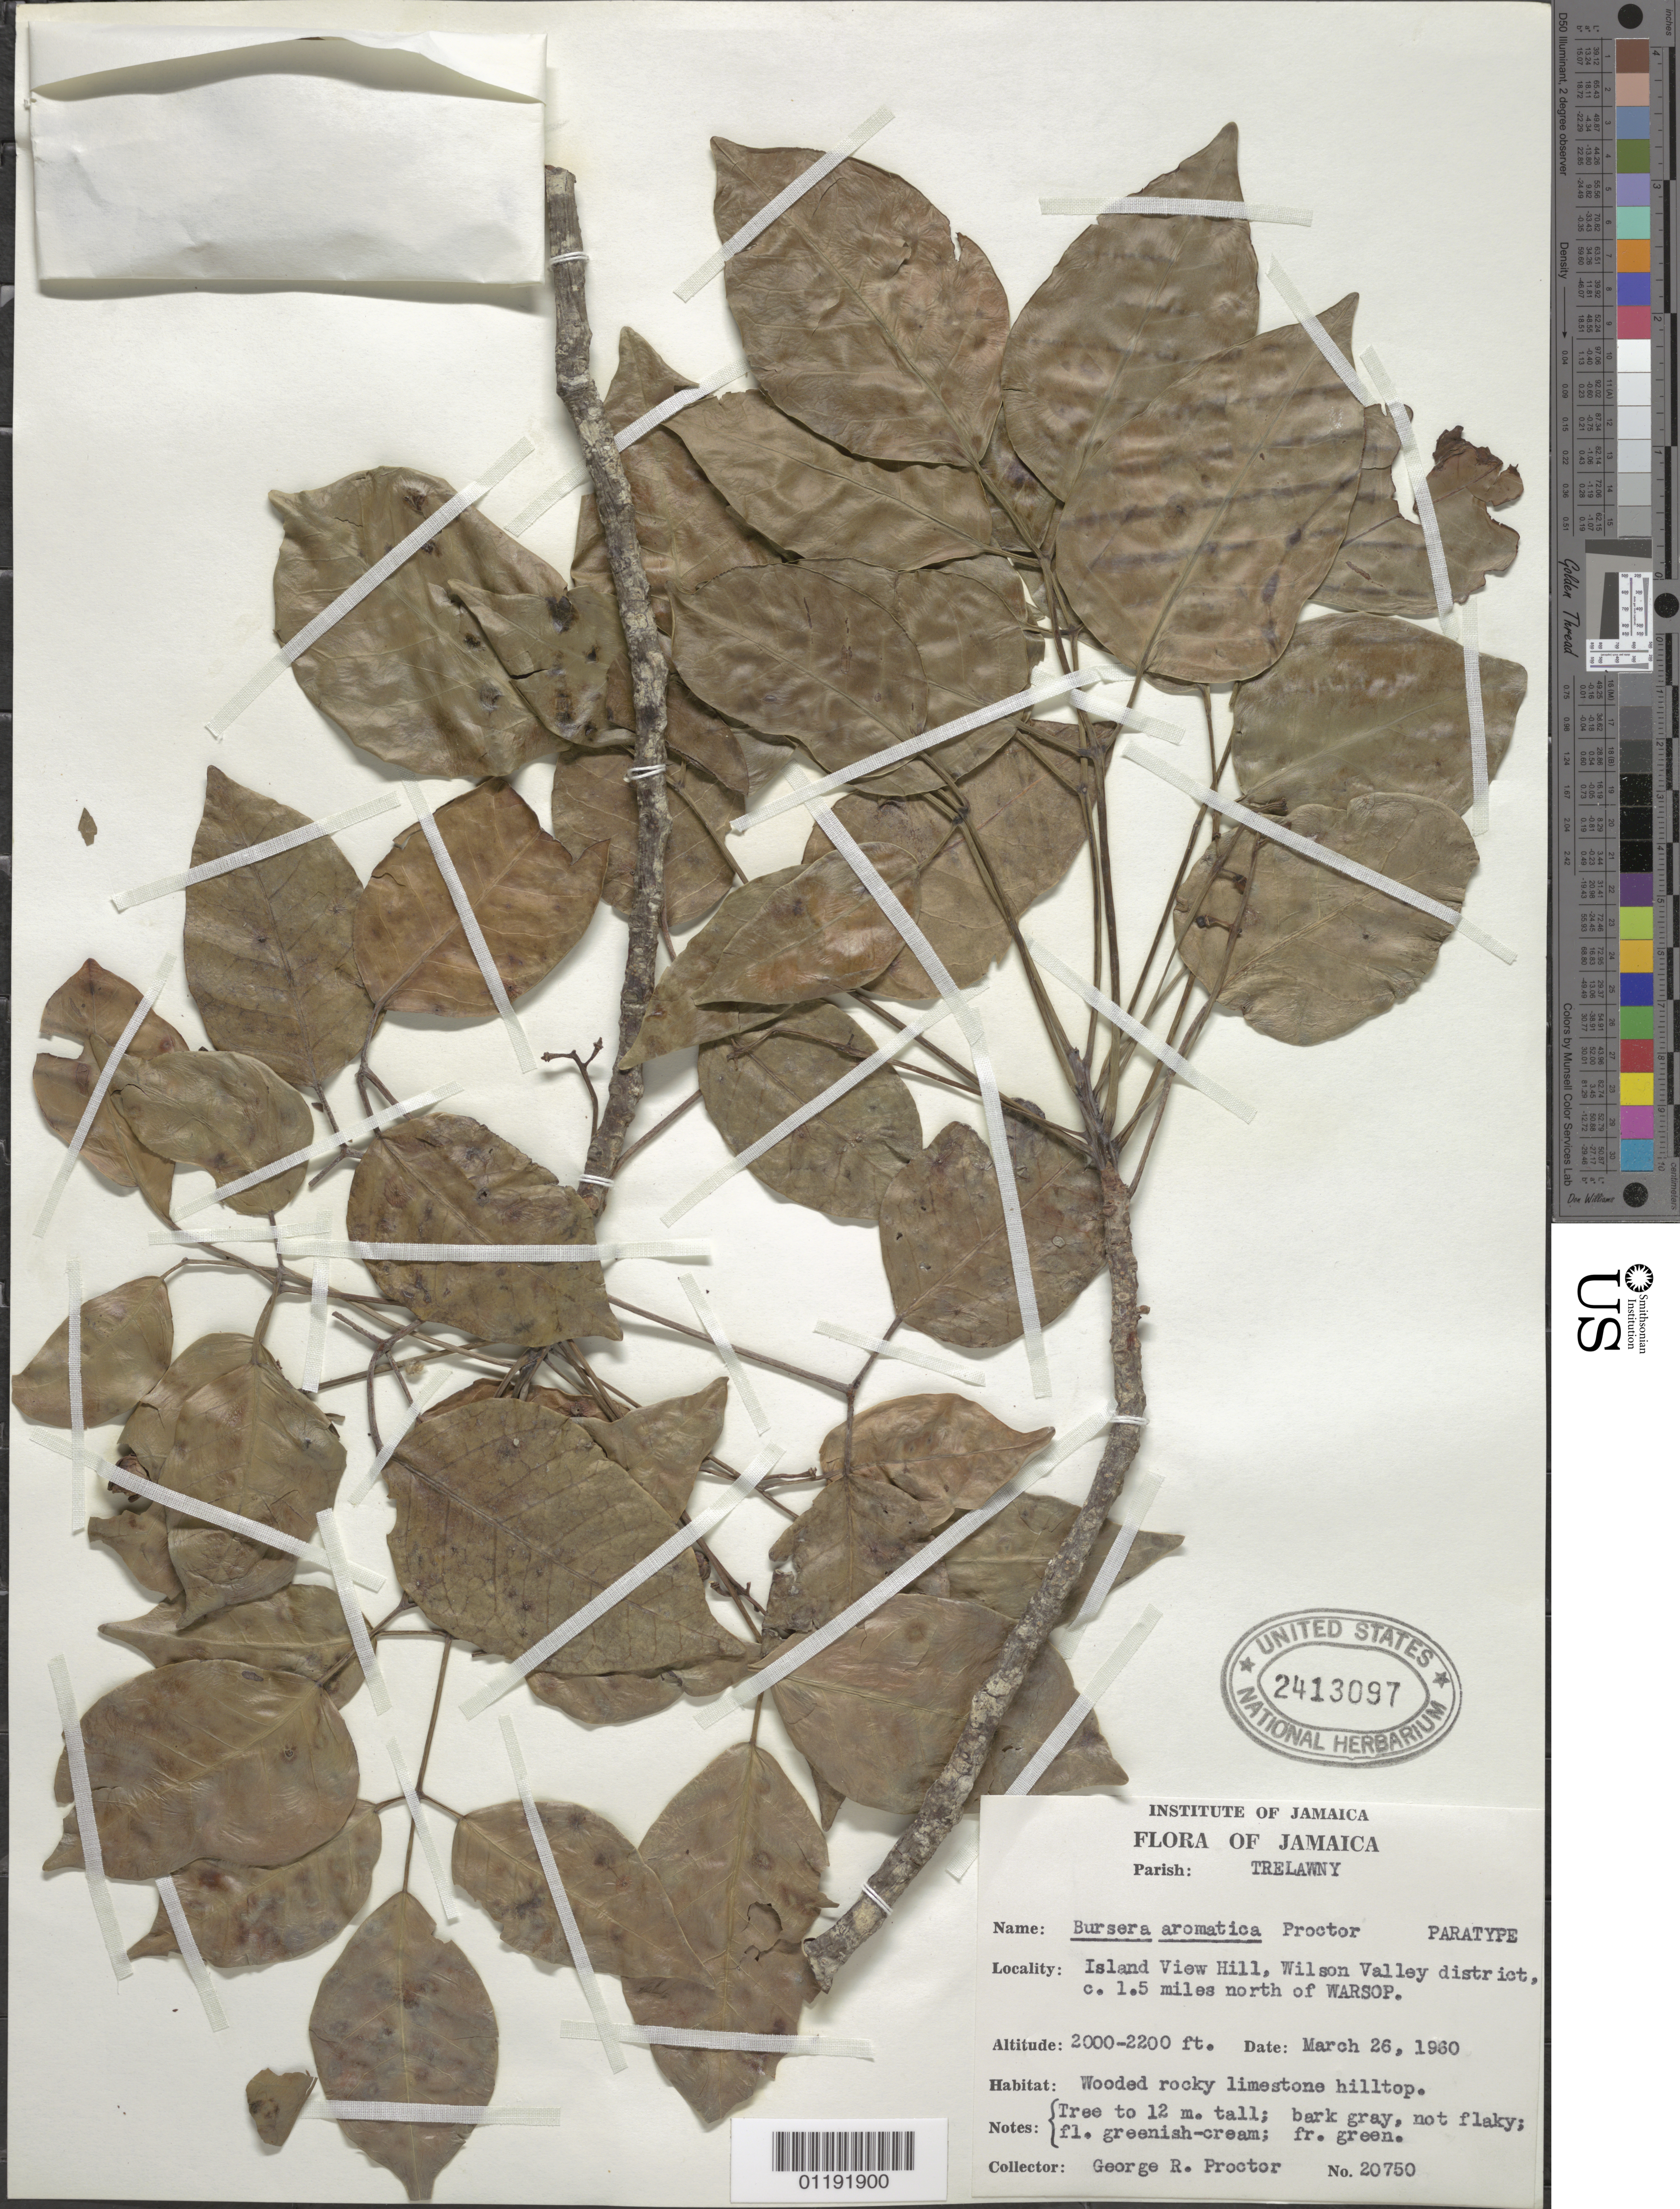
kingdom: Plantae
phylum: Tracheophyta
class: Magnoliopsida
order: Sapindales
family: Burseraceae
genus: Bursera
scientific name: Bursera aromatica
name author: Proctor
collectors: G. R. Proctor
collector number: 20750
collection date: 1960-03-26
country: Jamaica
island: Greater Antilles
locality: Wilson Valley District, Island View Hill. c. 1.5 mi N of WARSOP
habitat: Wooded rocky limestone hilltop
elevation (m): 610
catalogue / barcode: US 2413097